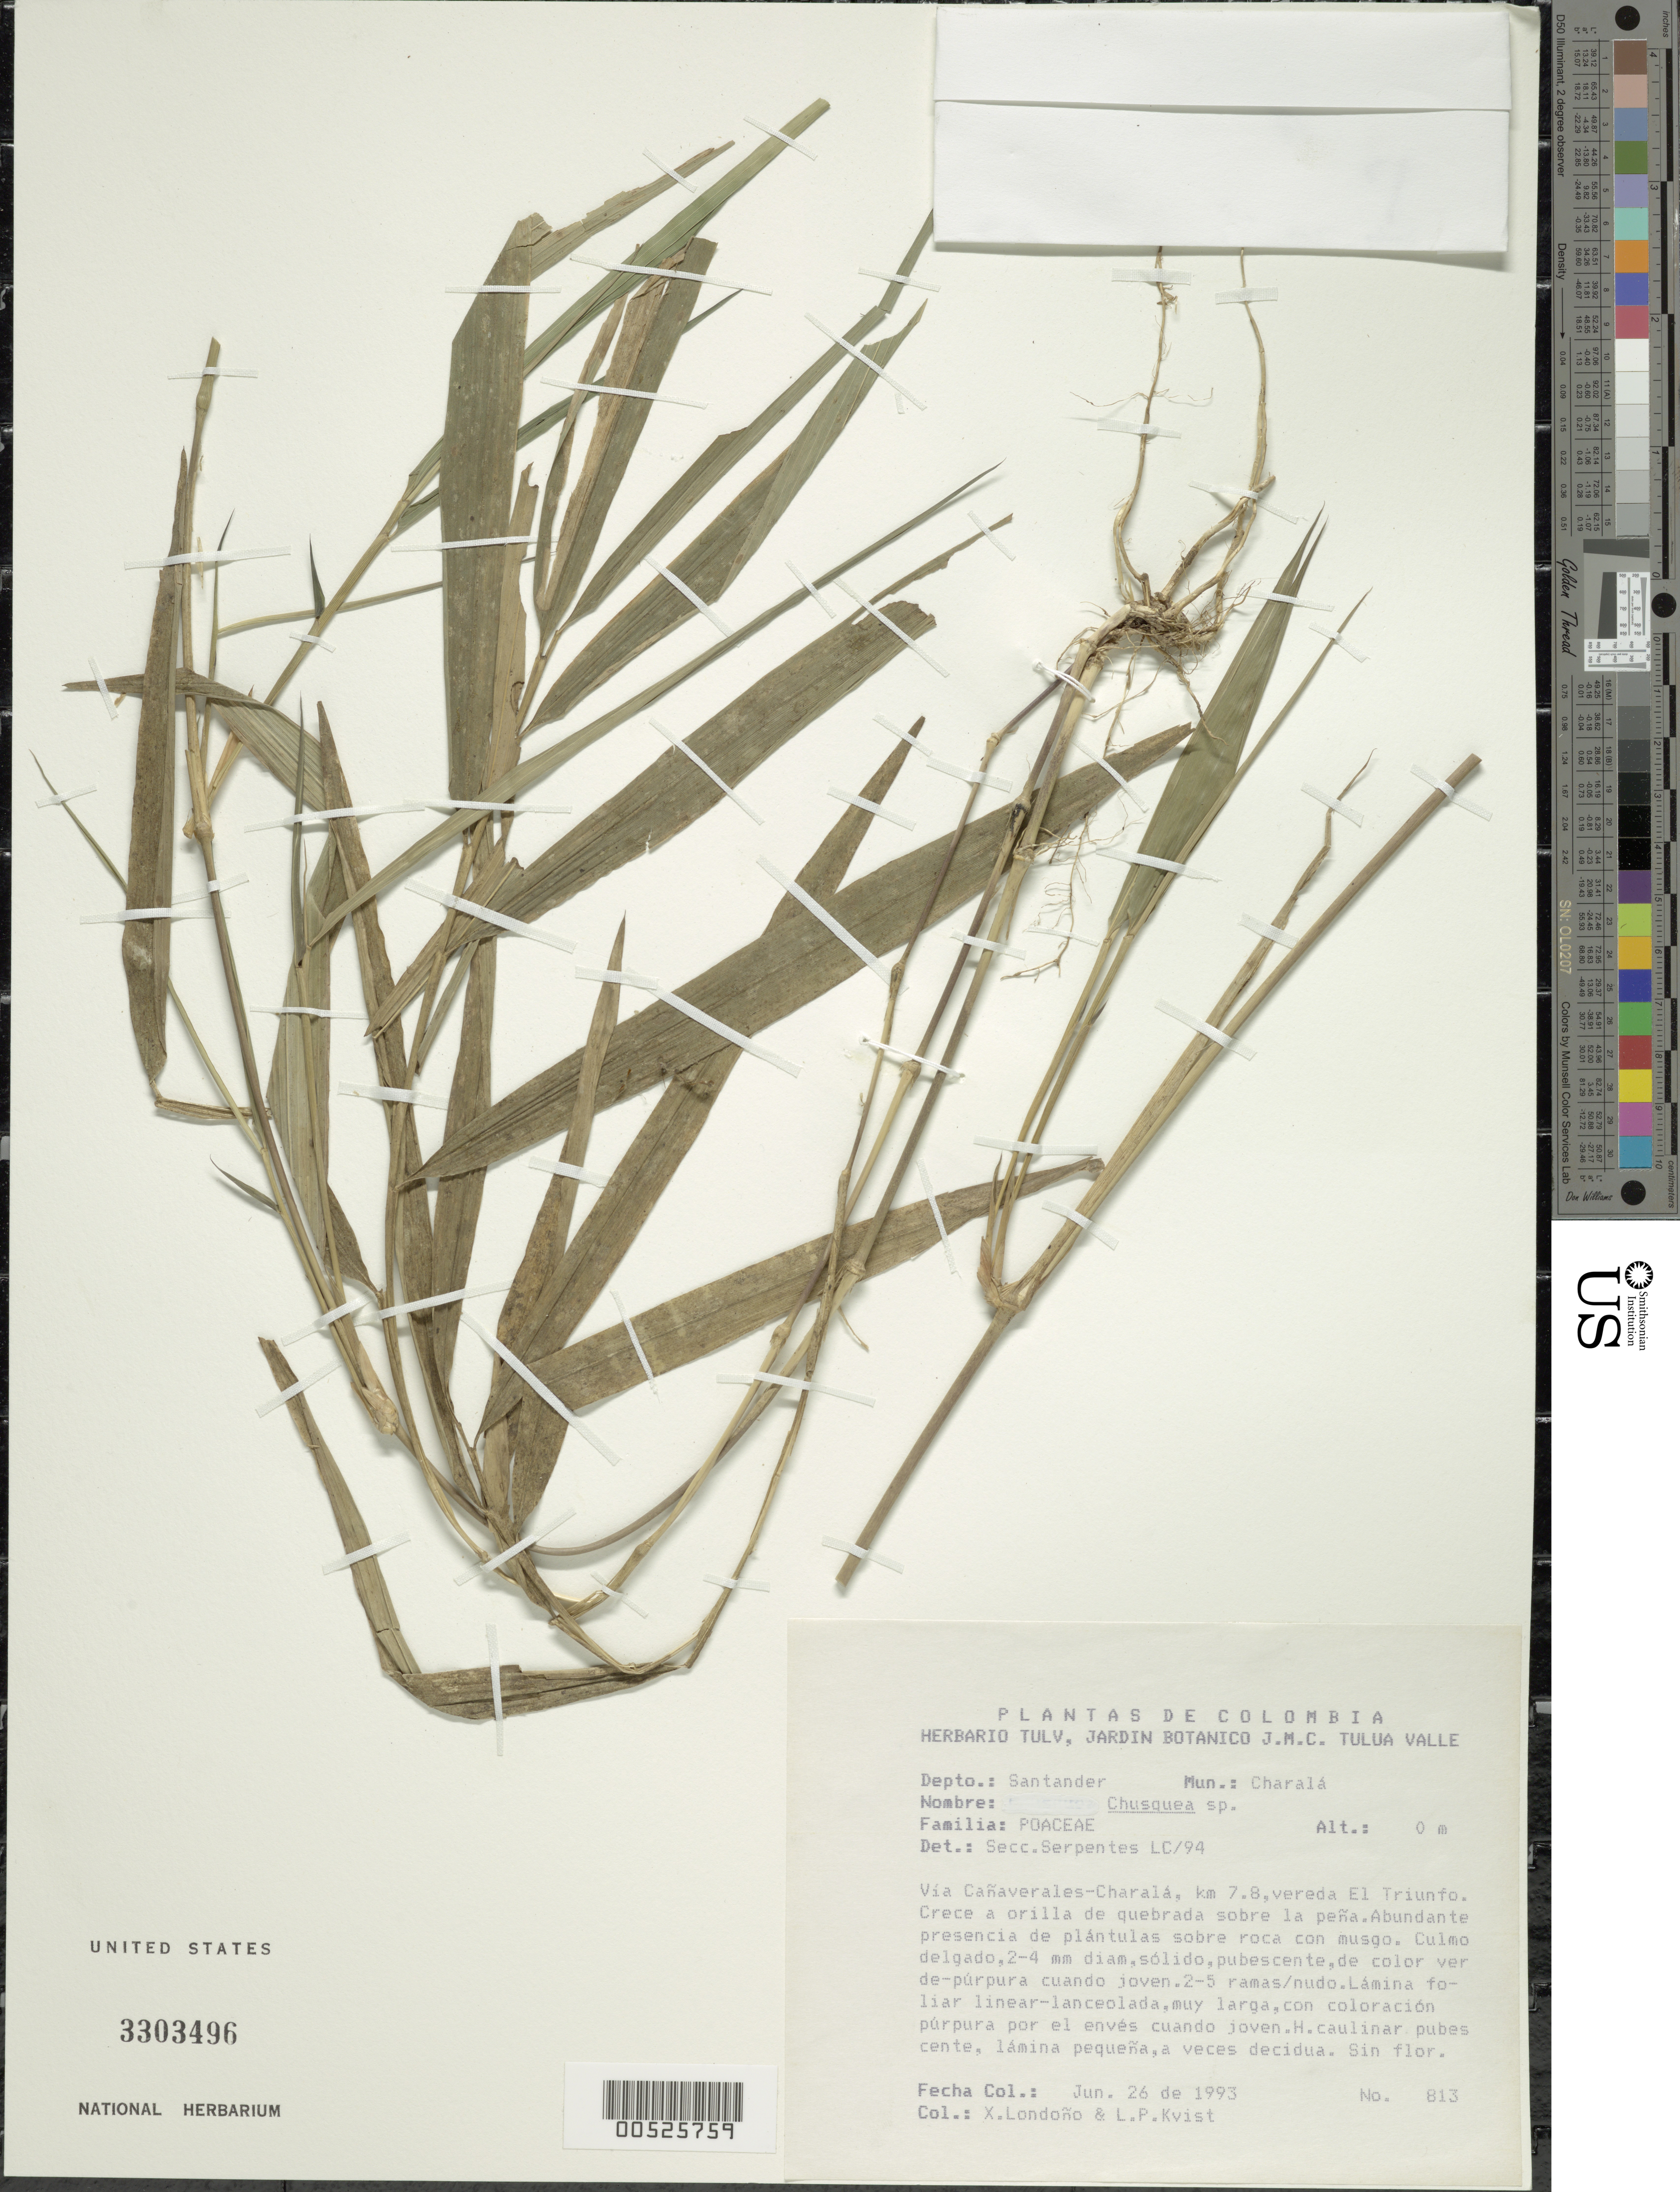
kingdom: Plantae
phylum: Tracheophyta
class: Liliopsida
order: Poales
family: Poaceae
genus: Chusquea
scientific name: Chusquea sp.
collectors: X. Londoño & L. P. Kvist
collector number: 813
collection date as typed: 26 Jun 1993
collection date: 1993-06-26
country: Colombia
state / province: Santander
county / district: Charalá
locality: Via Canaverales - Charala, km 7.8, Vereda el Triunfo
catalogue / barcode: US 3303496